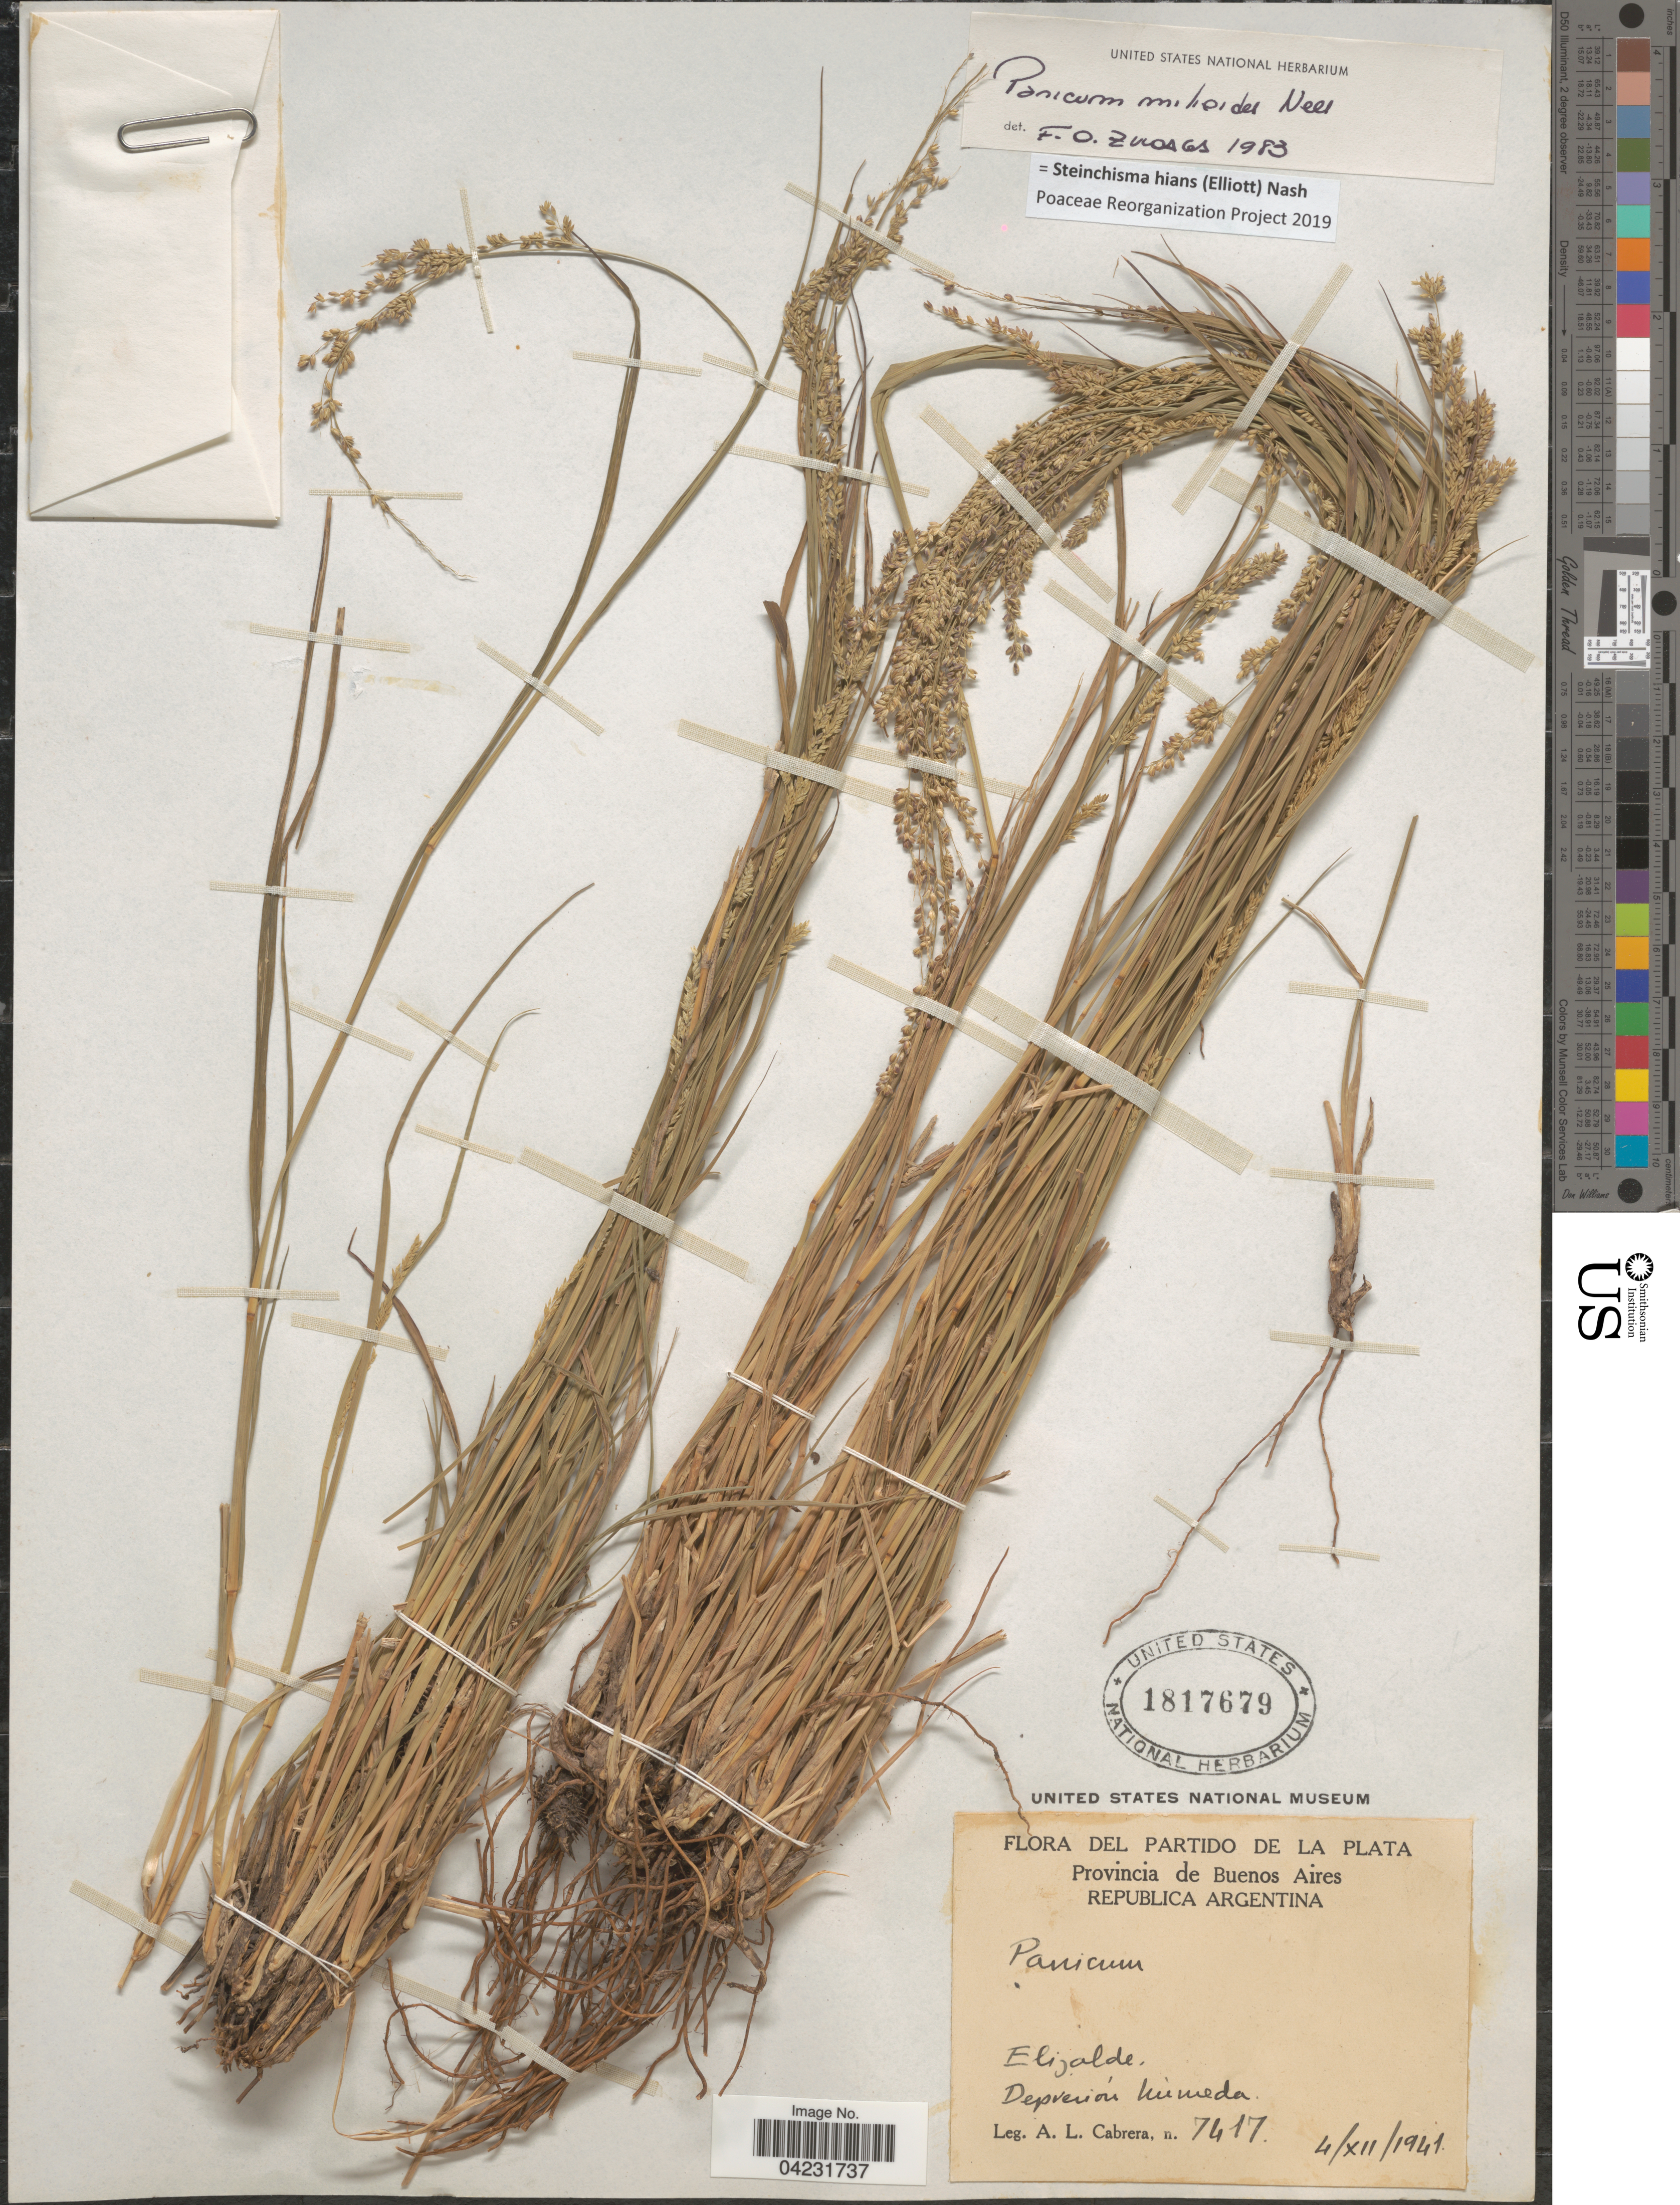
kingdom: Plantae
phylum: Tracheophyta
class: Liliopsida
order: Poales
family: Poaceae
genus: Steinchisma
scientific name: Steinchisma hians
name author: (Elliott) Nash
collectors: A. L. Cabrera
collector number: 7417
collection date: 1941-12-04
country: Argentina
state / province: Buenos Aires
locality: Partido de La Plata. Elizalde, Depresión húmeda.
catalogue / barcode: US 1817679